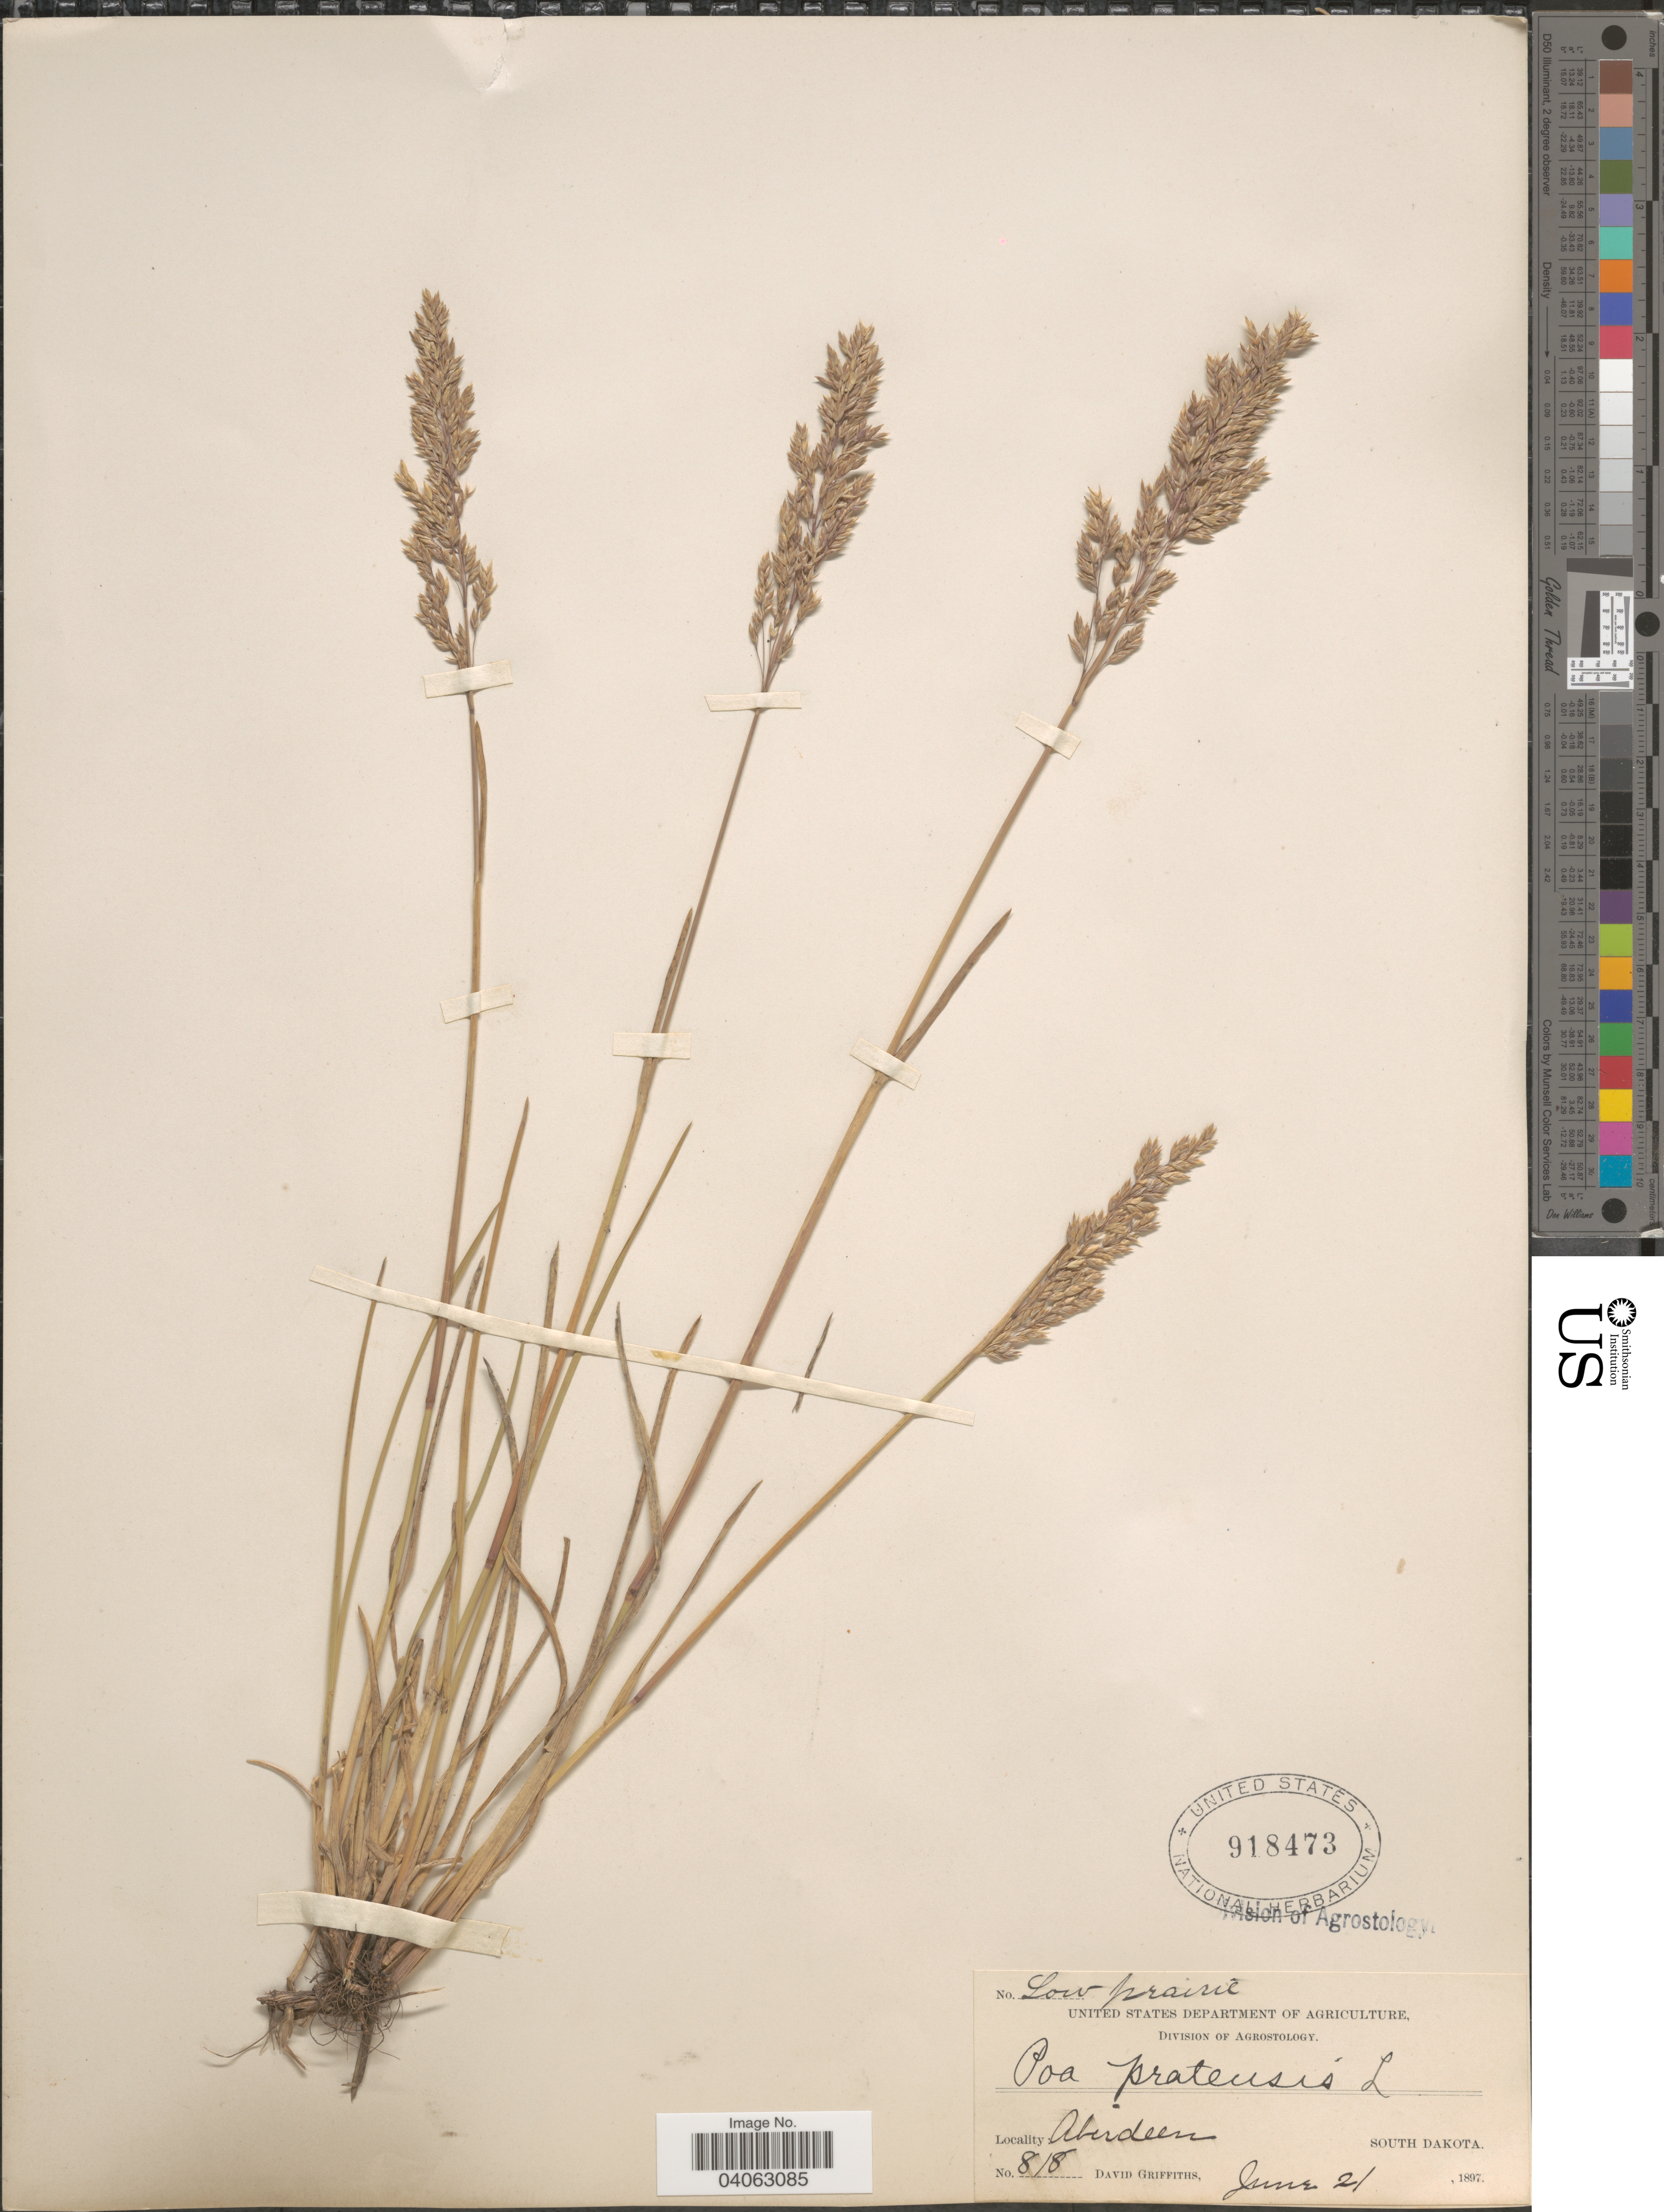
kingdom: Plantae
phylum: Tracheophyta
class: Liliopsida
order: Poales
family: Poaceae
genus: Poa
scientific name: Poa pratensis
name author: L.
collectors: D. Griffiths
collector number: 818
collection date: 1897-06-21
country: United States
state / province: South Dakota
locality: Aberdeen.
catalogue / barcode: US 918473